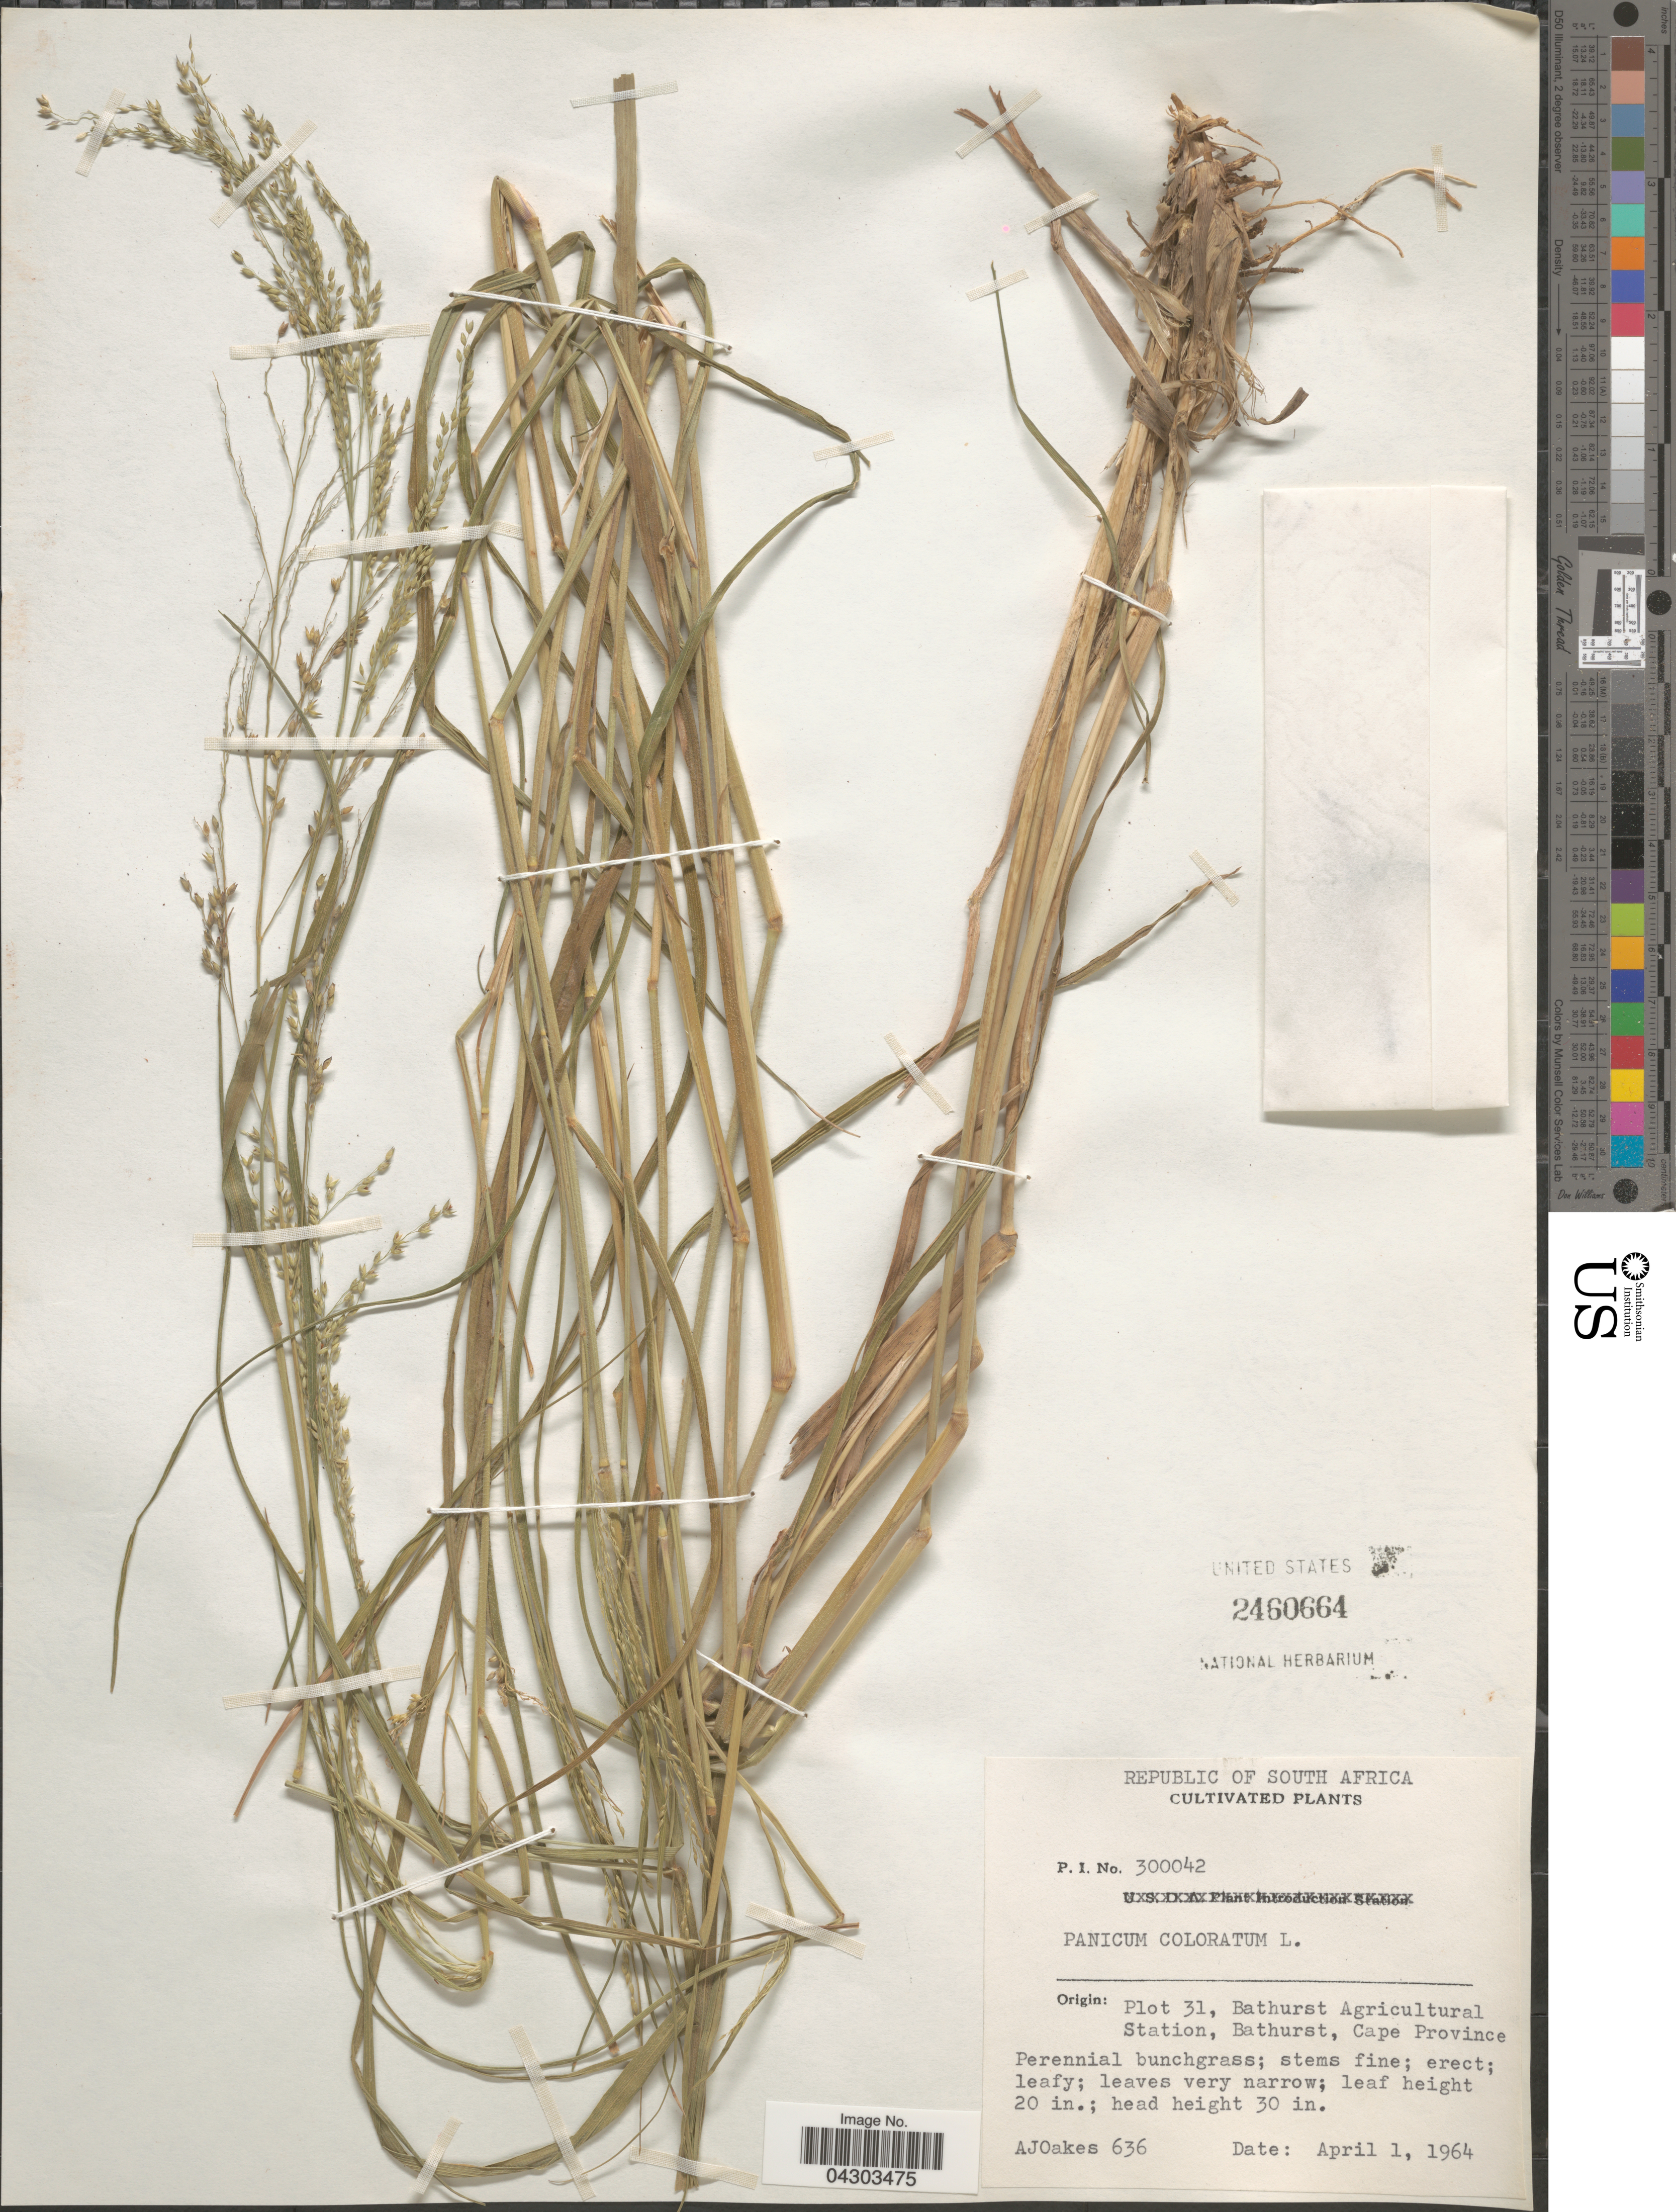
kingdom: Plantae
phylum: Tracheophyta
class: Liliopsida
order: Poales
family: Poaceae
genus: Panicum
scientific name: Panicum coloratum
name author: L.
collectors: A. Oakes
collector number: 300042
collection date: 1964-04-01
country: South Africa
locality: Republic of South Africa.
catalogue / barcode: US 2460664